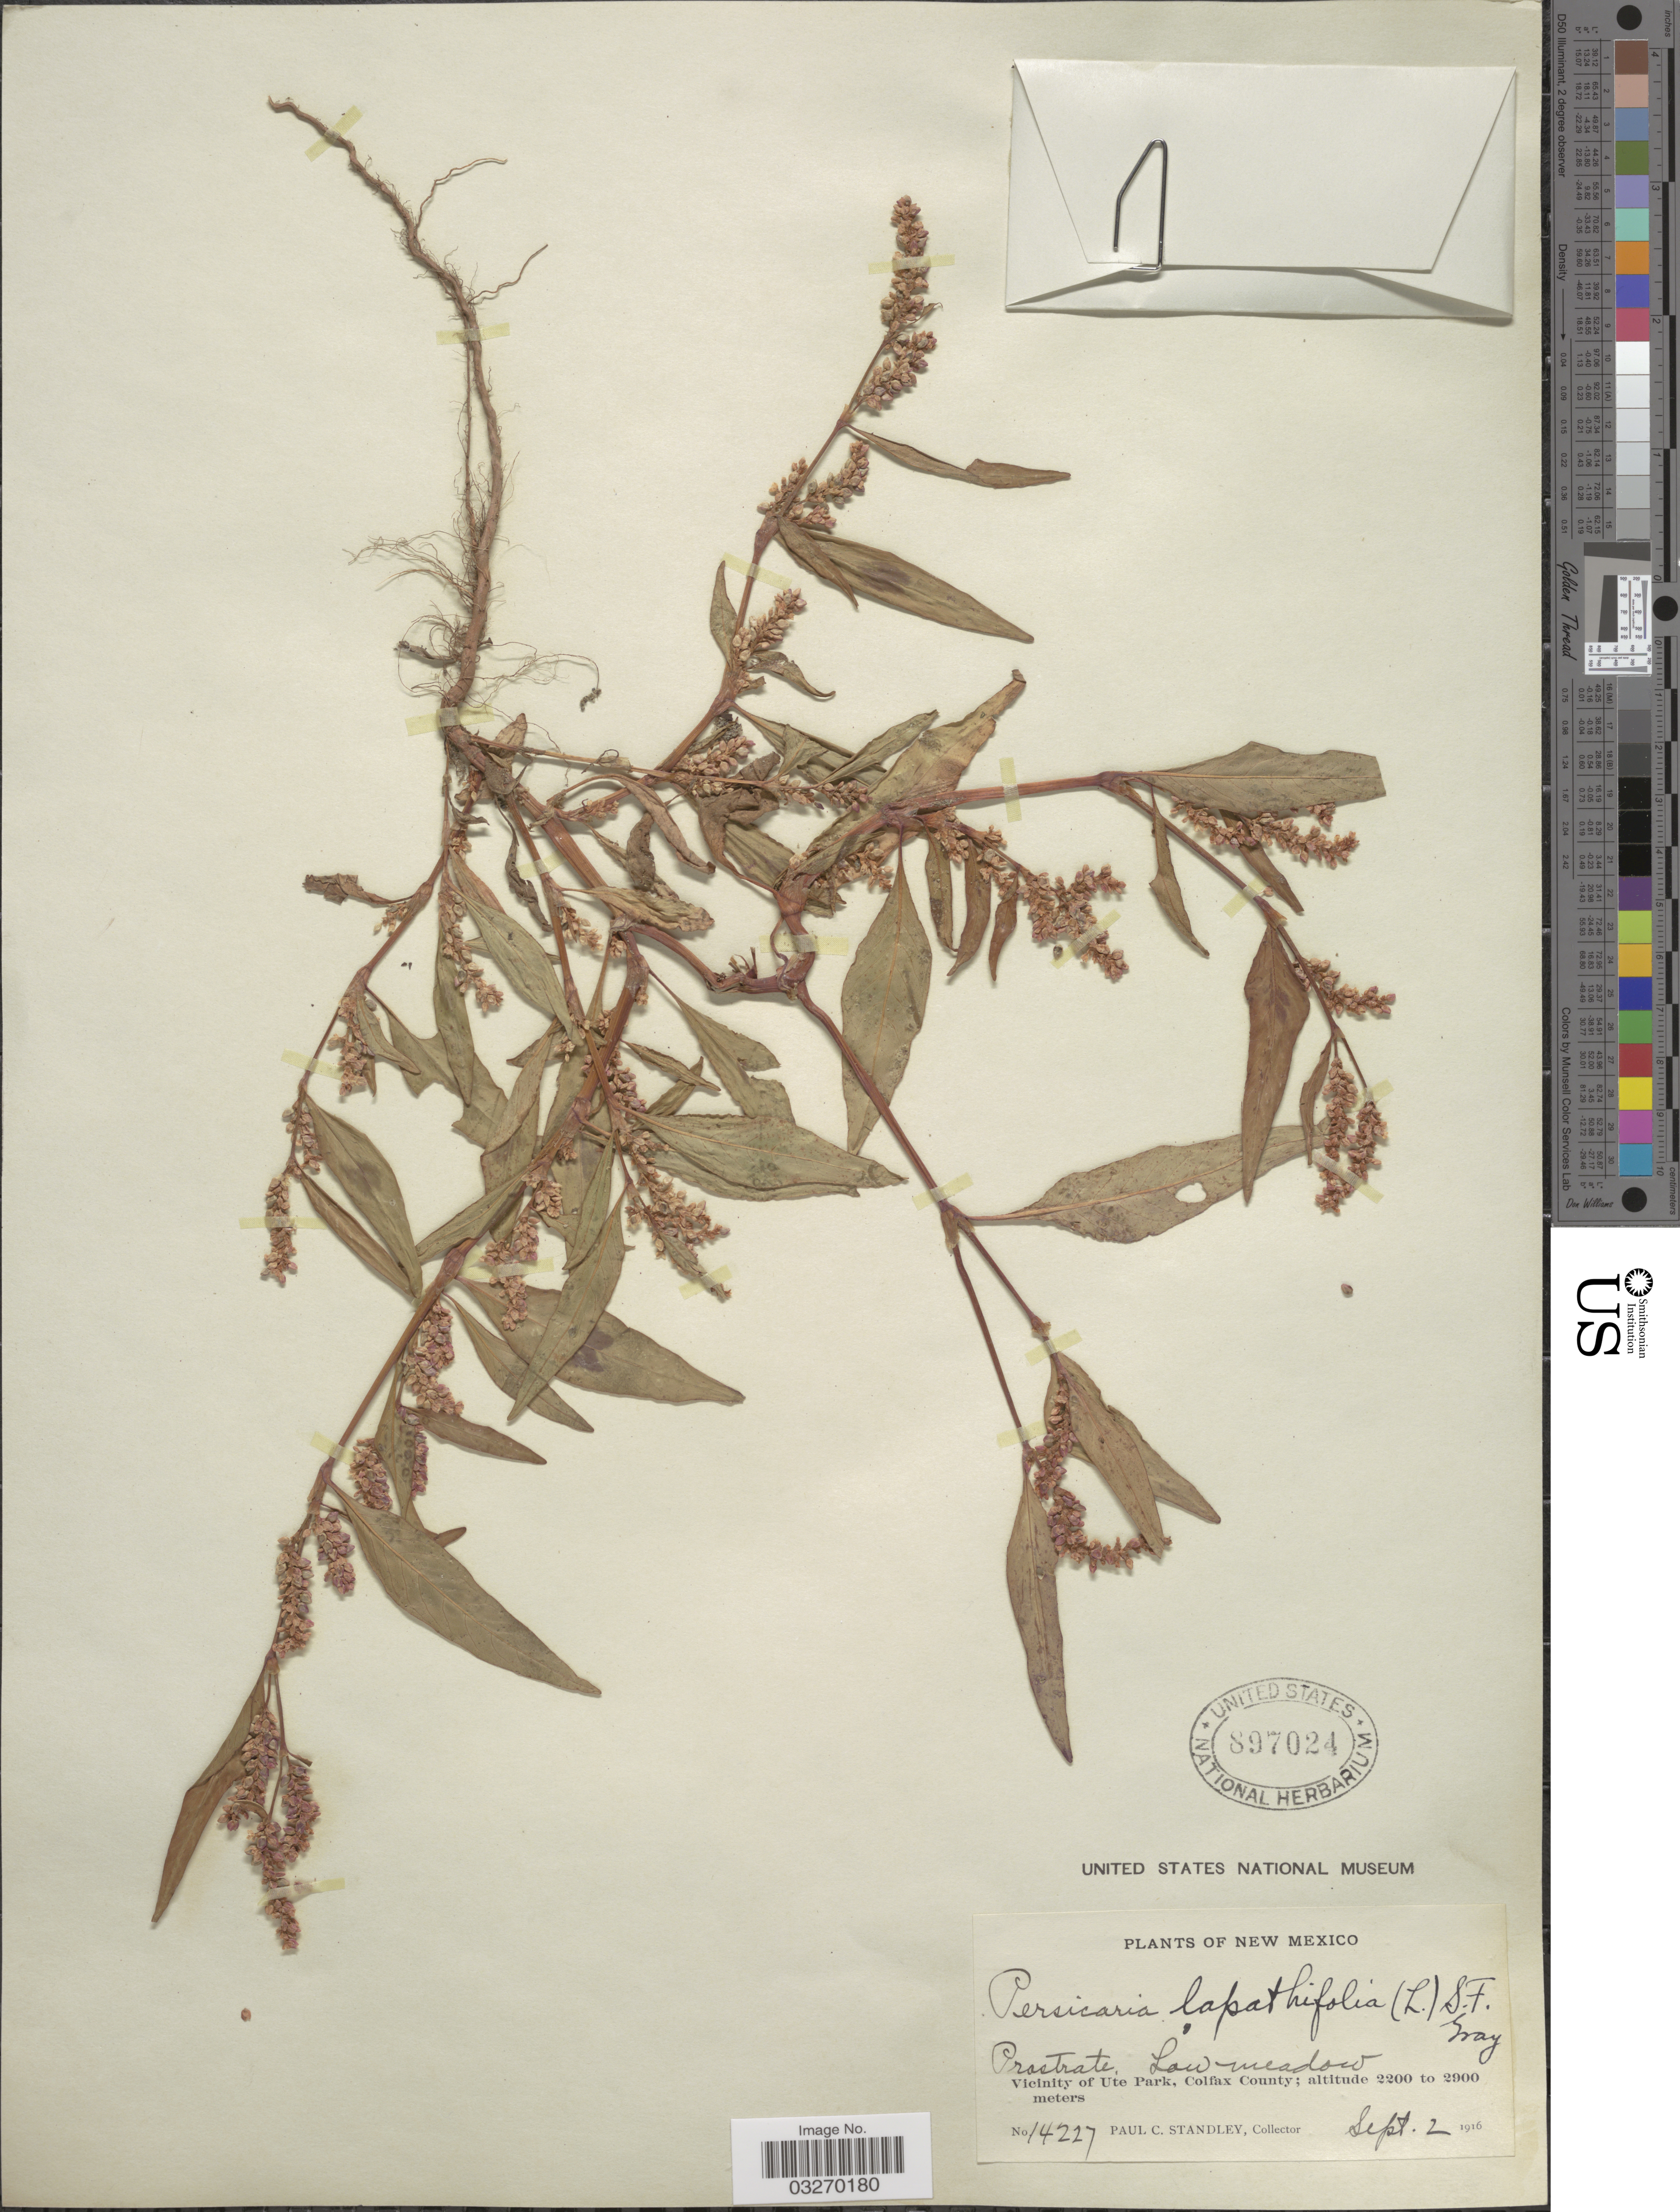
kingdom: Plantae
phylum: Tracheophyta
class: Magnoliopsida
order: Caryophyllales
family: Polygonaceae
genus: Persicaria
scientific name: Persicaria lapathifolia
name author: (L.) Delarbre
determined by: Atha, D. E.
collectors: P. C. Standley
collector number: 14227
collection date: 1916-09-02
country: United States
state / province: New Mexico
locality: Vicinity of Ute Park, Colfax County.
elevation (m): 2200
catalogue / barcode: US 897024